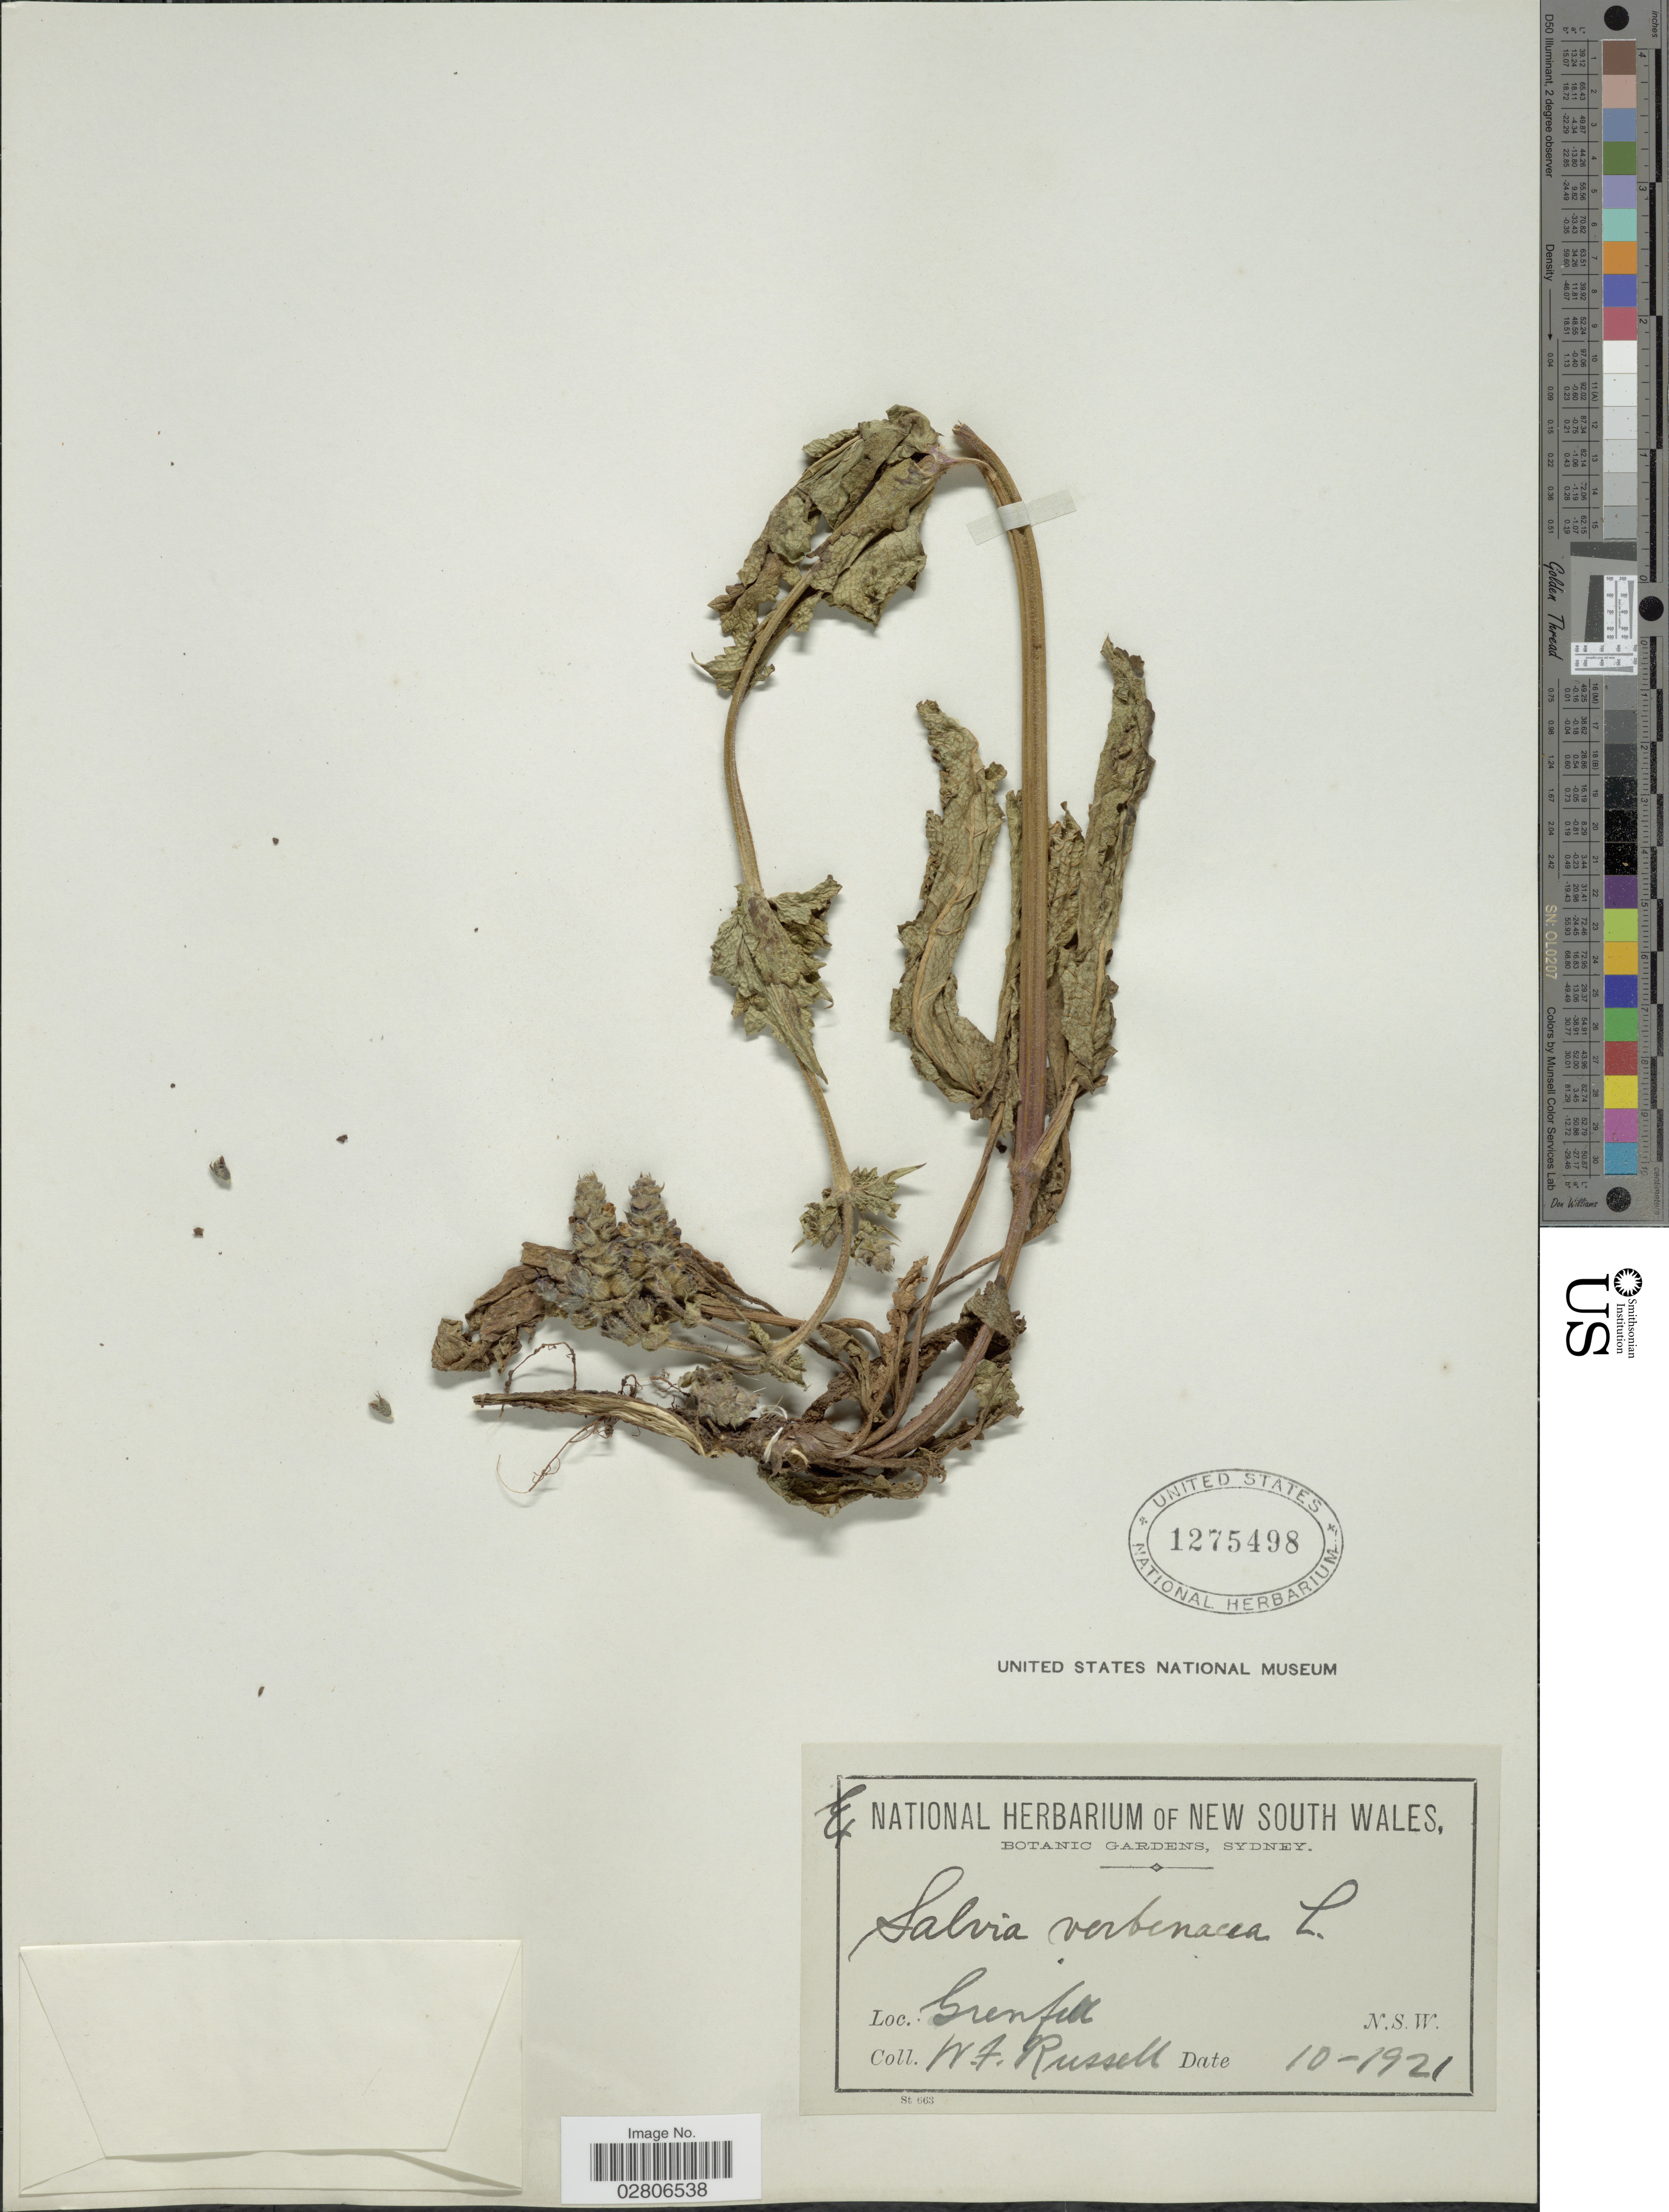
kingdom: Plantae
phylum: Tracheophyta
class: Magnoliopsida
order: Lamiales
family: Lamiaceae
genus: Salvia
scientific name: Salvia verbenacea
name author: L.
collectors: W. Russell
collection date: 1921-10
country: Australia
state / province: New South Wales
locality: Grenfell, N.S.W.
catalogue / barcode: US 1275498